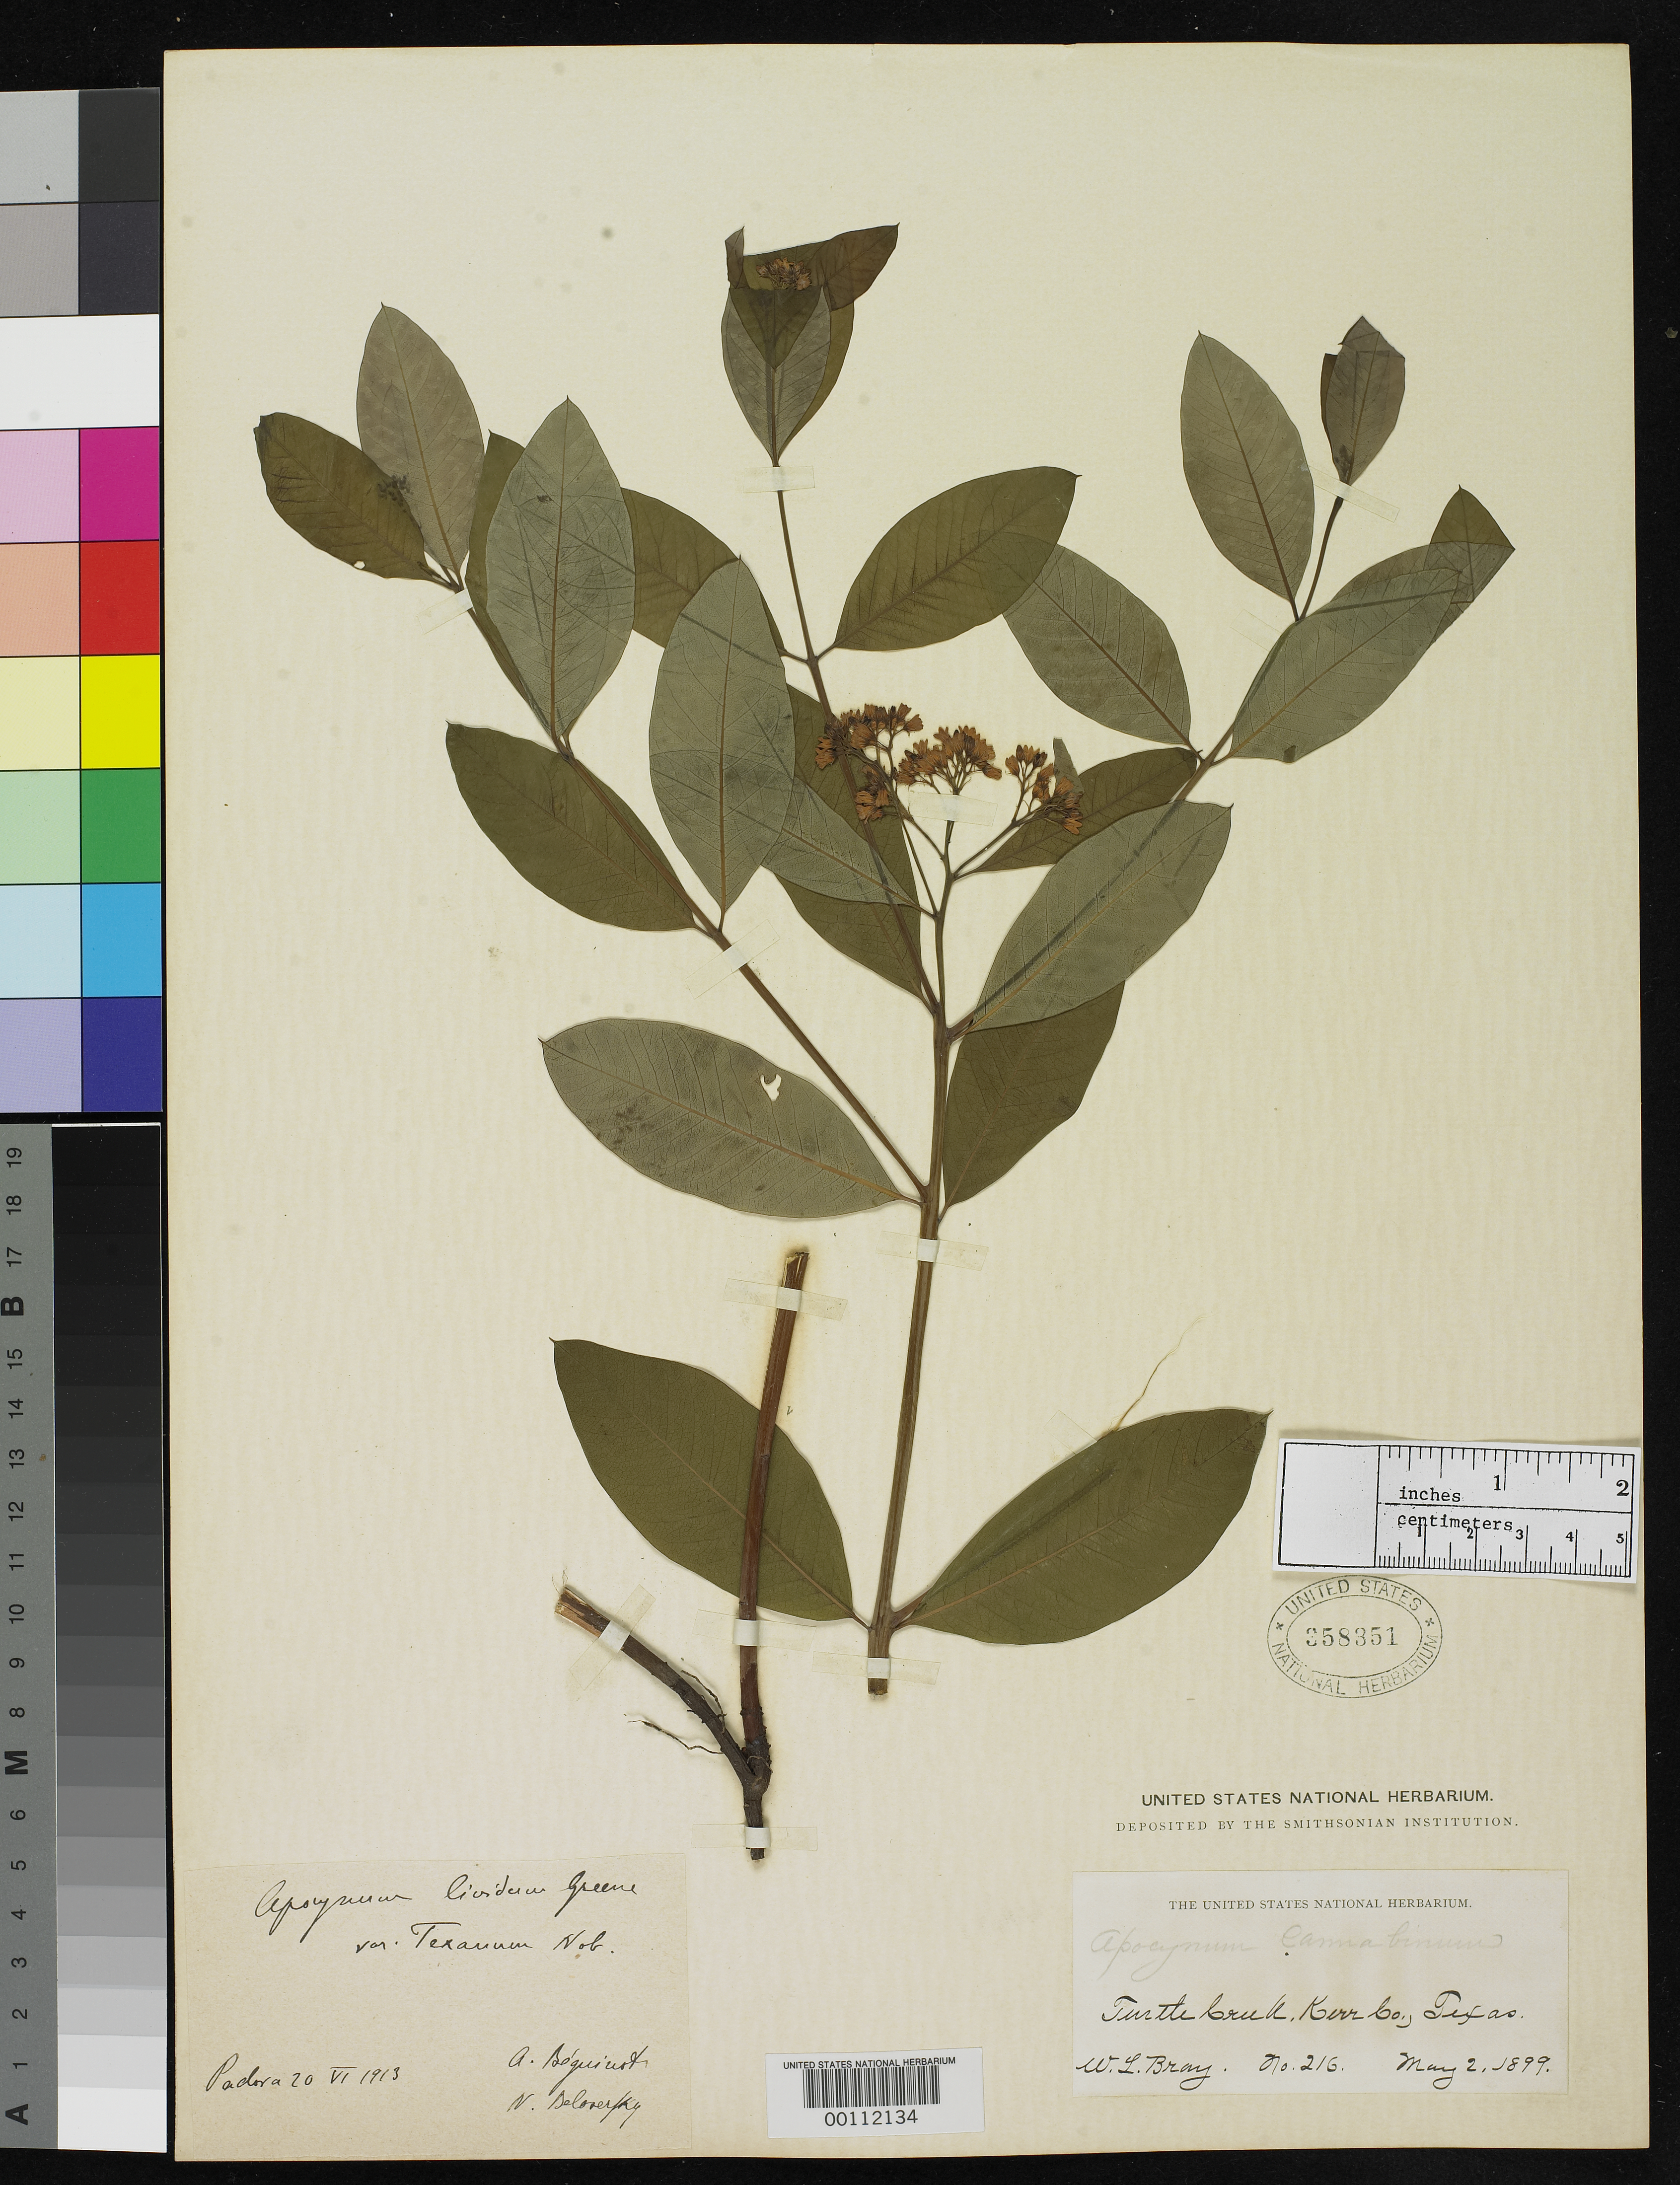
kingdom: Plantae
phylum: Tracheophyta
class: Magnoliopsida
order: Gentianales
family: Apocynaceae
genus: Apocynum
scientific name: Apocynum lividum var. texanum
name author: Bég. & Belosersky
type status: Type Collection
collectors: W. L. Bray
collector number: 216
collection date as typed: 02 May 1899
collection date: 1899-05-02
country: United States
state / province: Texas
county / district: Kerr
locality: Turtle Creek.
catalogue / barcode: US 358351